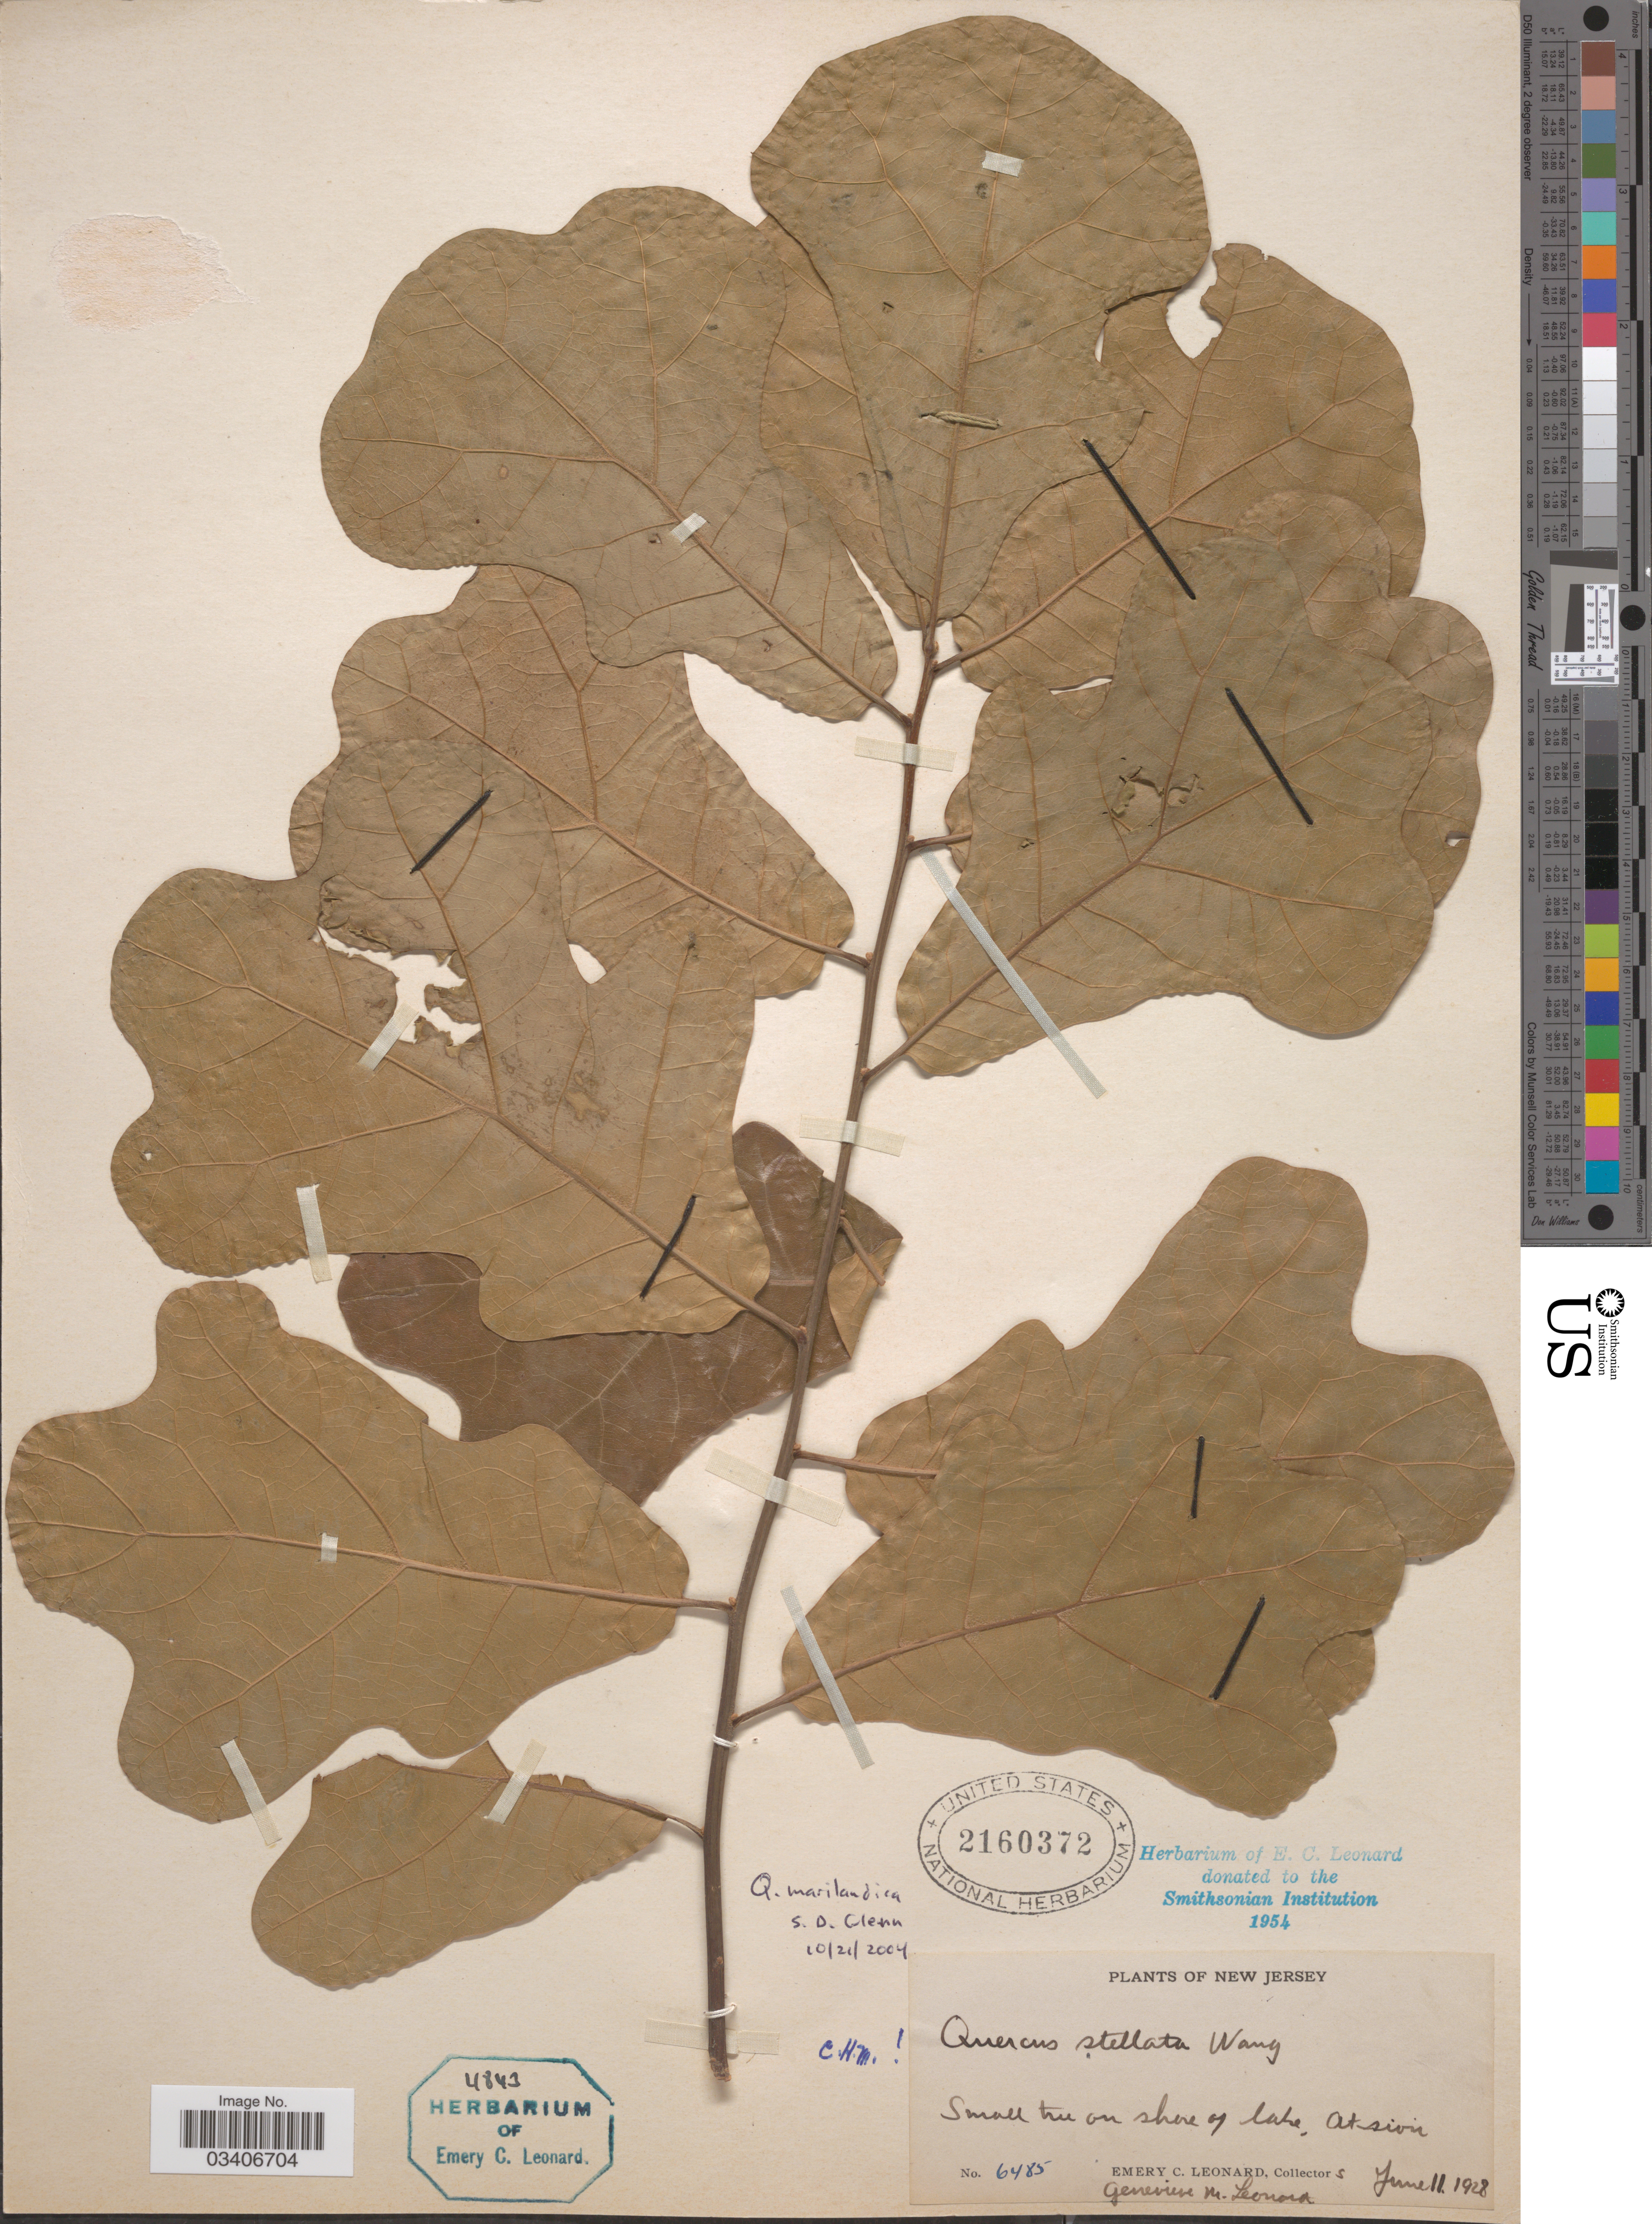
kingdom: Plantae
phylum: Tracheophyta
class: Magnoliopsida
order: Fagales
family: Fagaceae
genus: Quercus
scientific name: Quercus marilandica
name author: (L.) Münchh.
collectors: E. C. Leonard & G. M. Leonard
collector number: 6485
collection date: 1928-06-11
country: United States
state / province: New Jersey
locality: On shore of lake, Atsion.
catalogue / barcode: US 2160372